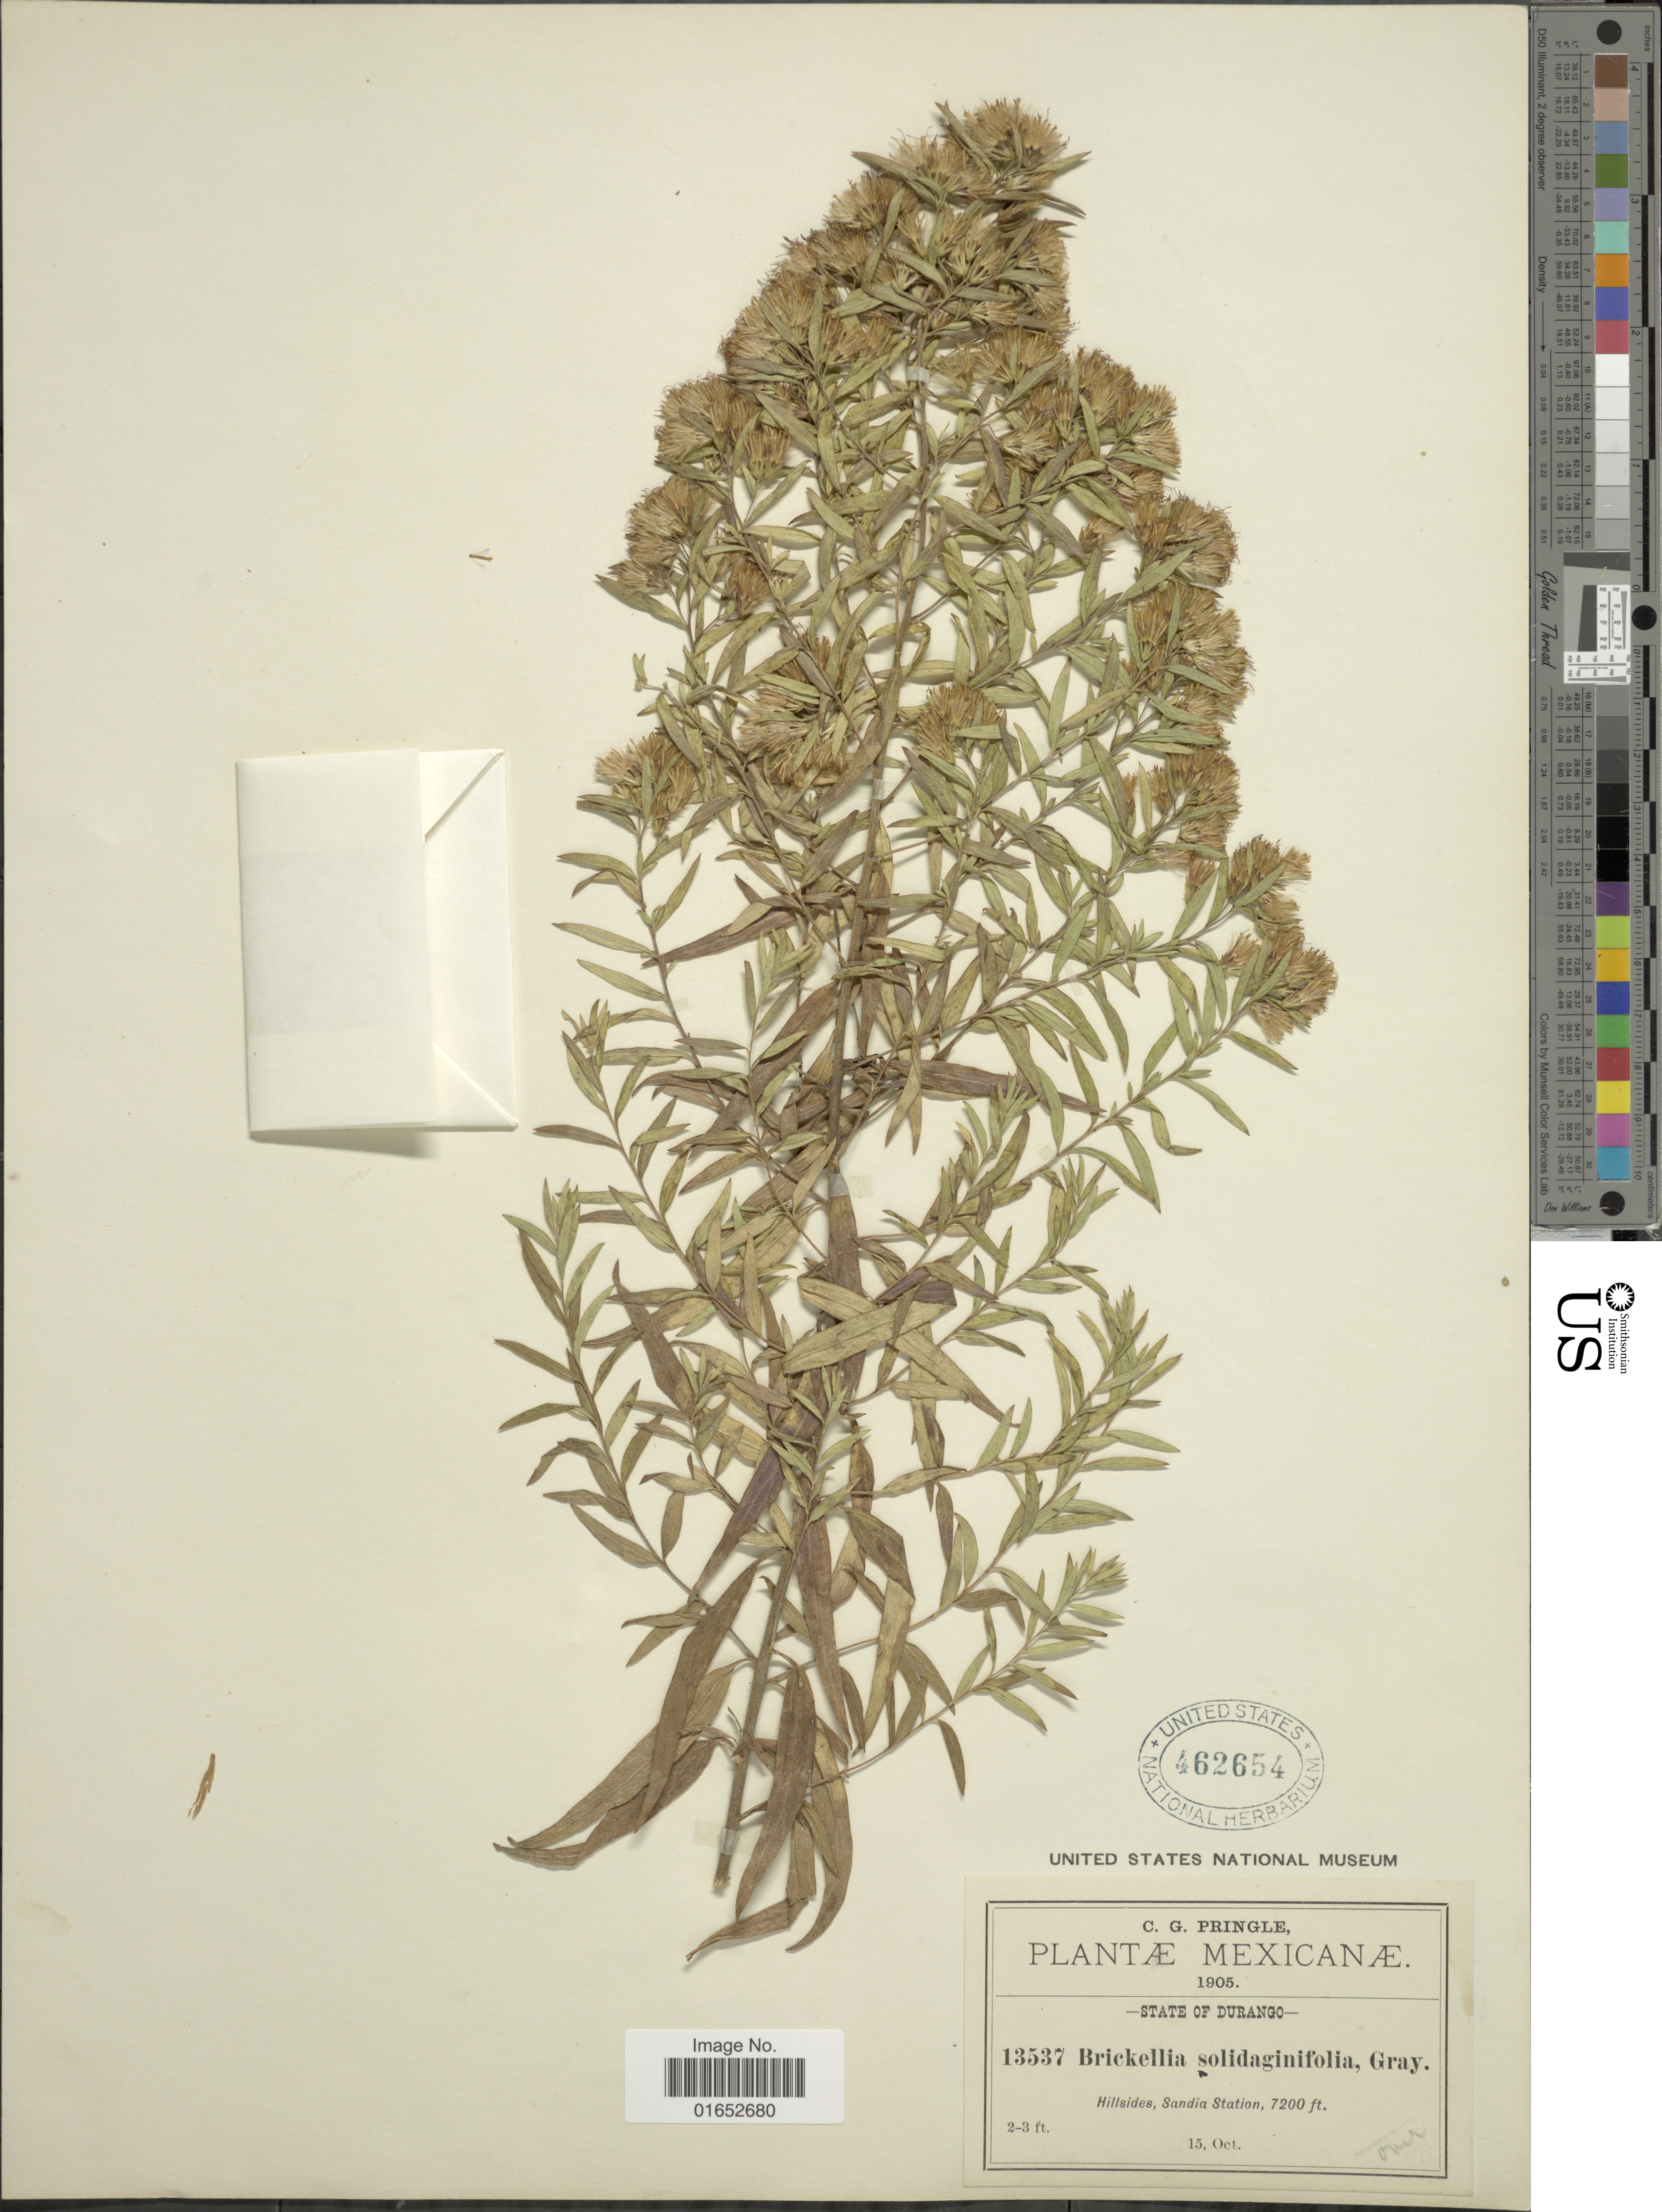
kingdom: Plantae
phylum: Tracheophyta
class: Magnoliopsida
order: Asterales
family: Asteraceae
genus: Asanthus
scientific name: Asanthus solidaginifolius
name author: (A. Gray) R.M. King & H. Rob.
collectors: C. G. Pringle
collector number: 13537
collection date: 1905-10-15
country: Mexico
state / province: Durango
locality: Hillsides, Sandia Station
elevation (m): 2195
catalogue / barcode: US 462654